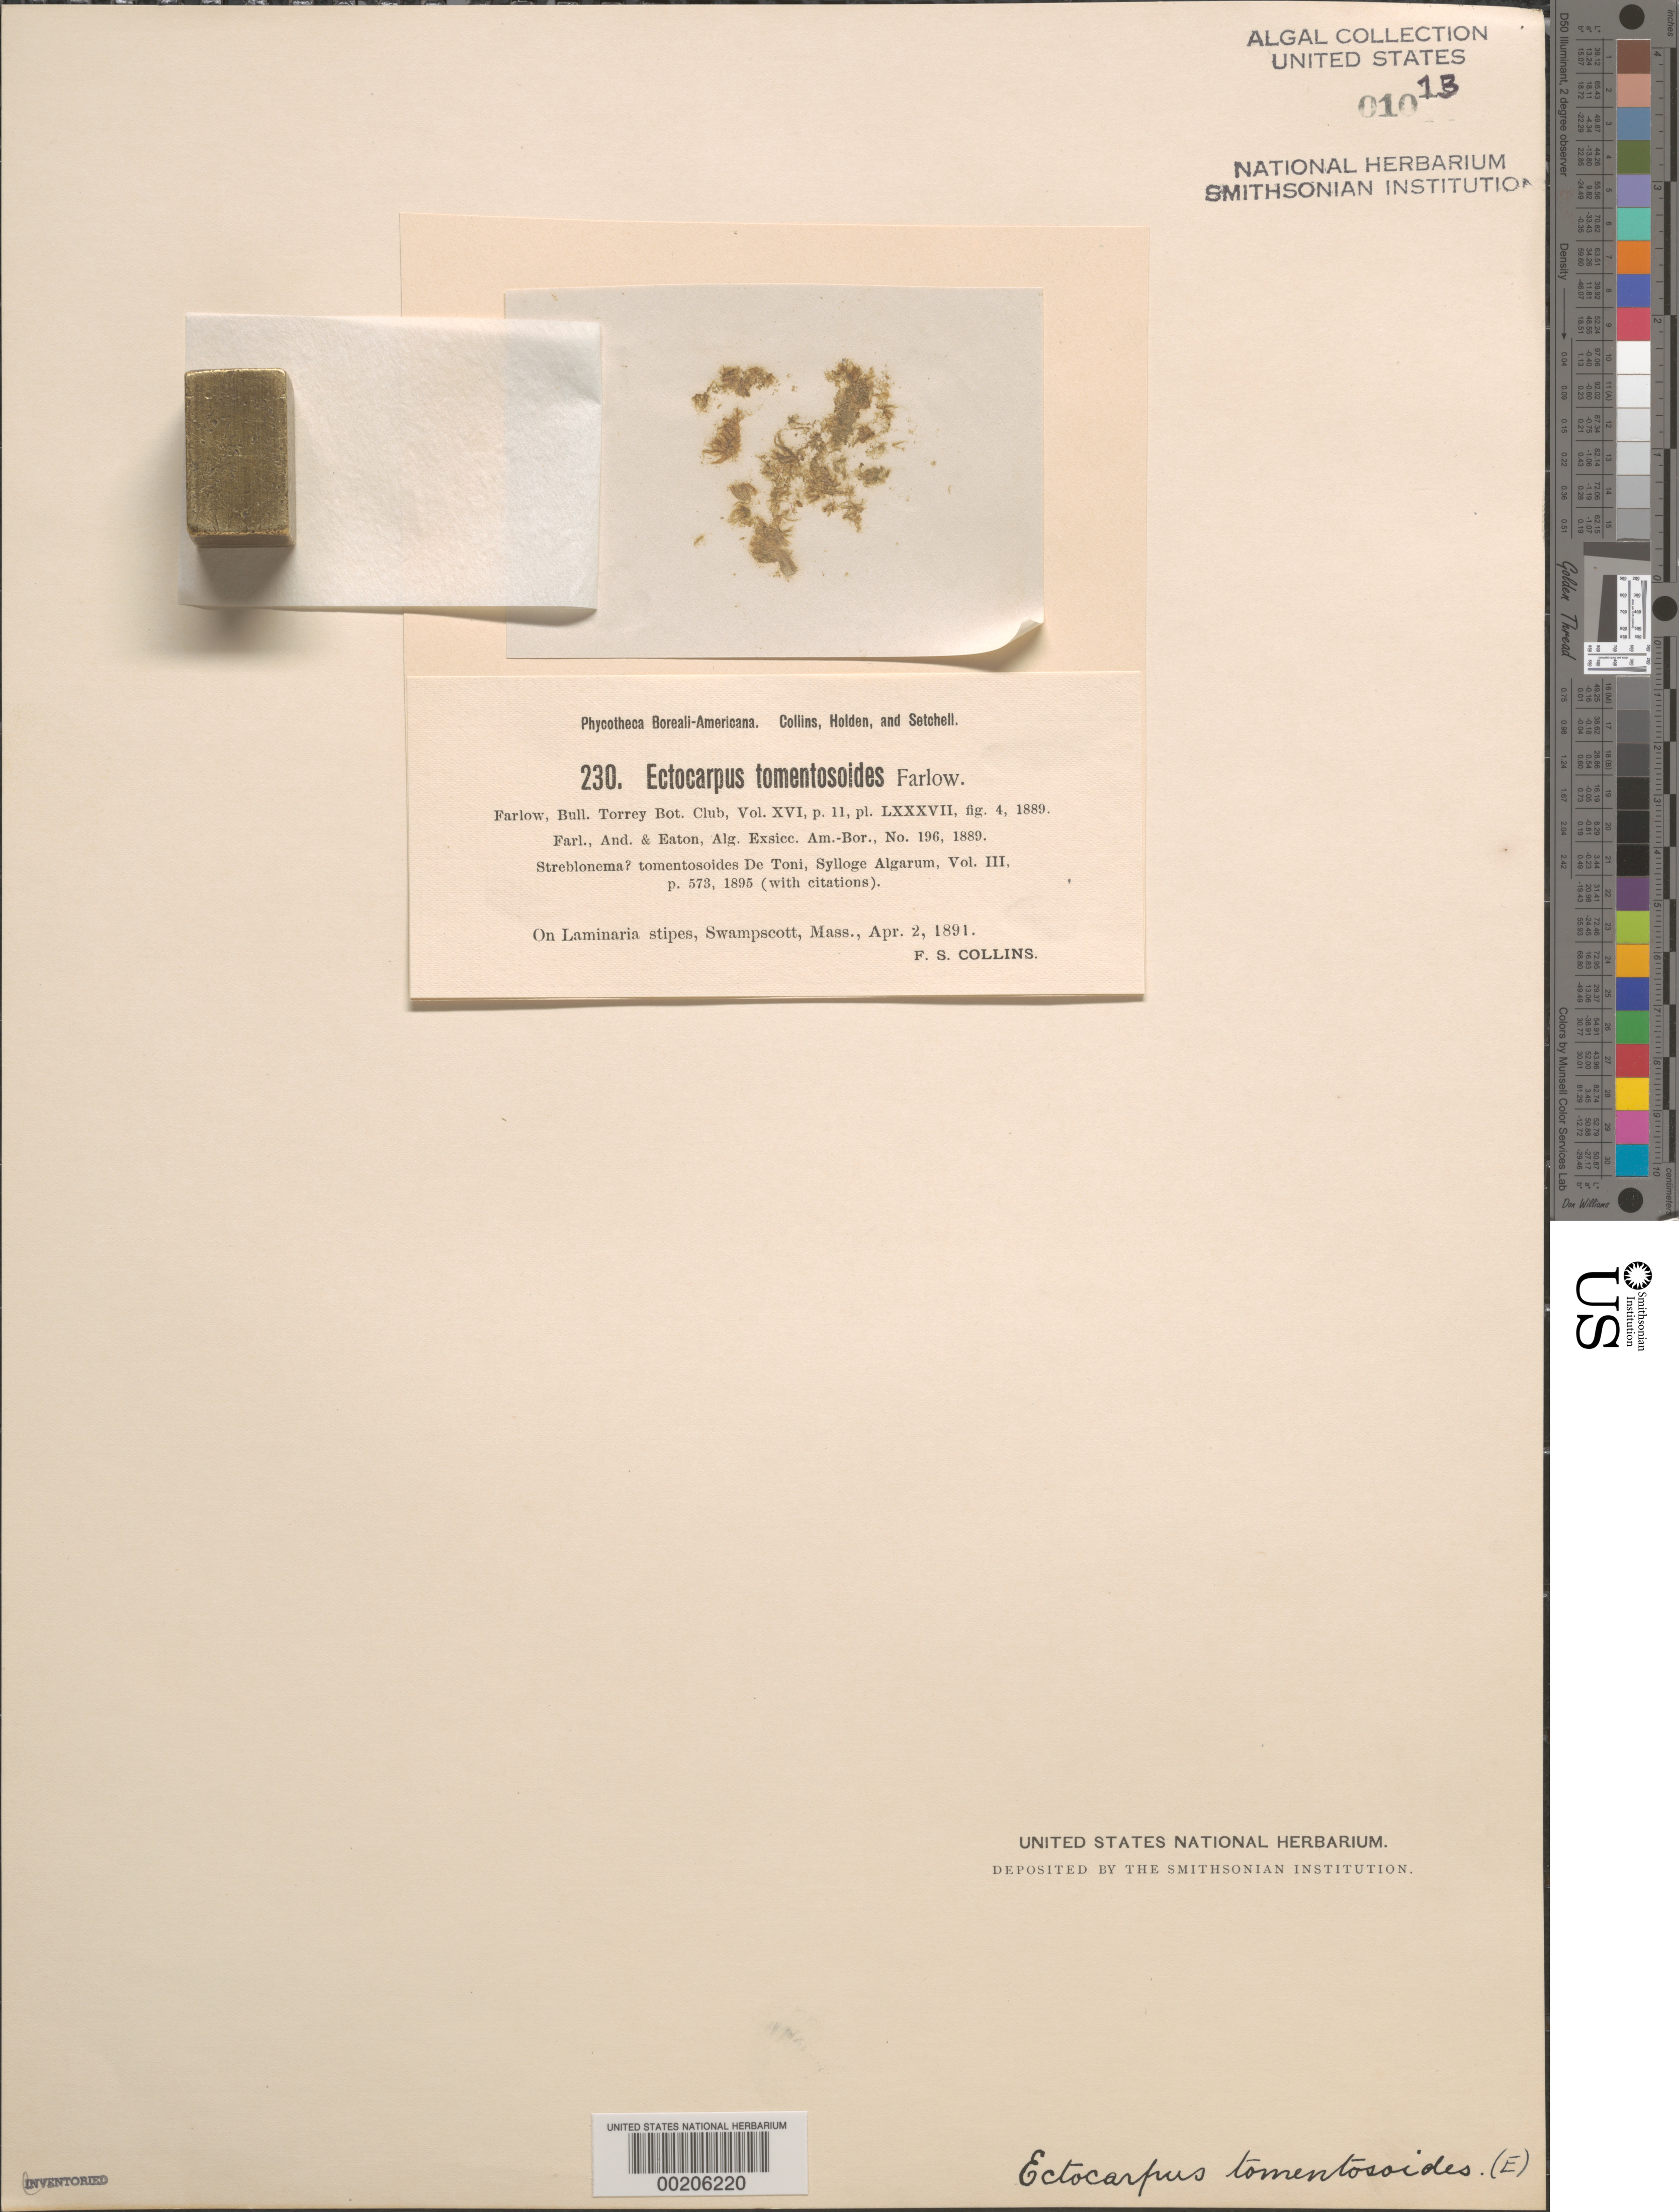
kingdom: Chromista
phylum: Ochrophyta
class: Phaeophyceae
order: Ectocarpales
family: Chordariaceae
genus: Laminariocolax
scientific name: Laminariocolax tomentosoides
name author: (Farlow) Kylin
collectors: F. Collins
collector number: PB-A 230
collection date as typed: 02 Apr 1891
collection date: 1891-04-02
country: United States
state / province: Massachusetts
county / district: Essex County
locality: Swampscott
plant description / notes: Collins, Holden & Setchell, Phycotheca Boreali-Americana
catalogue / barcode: US 1013